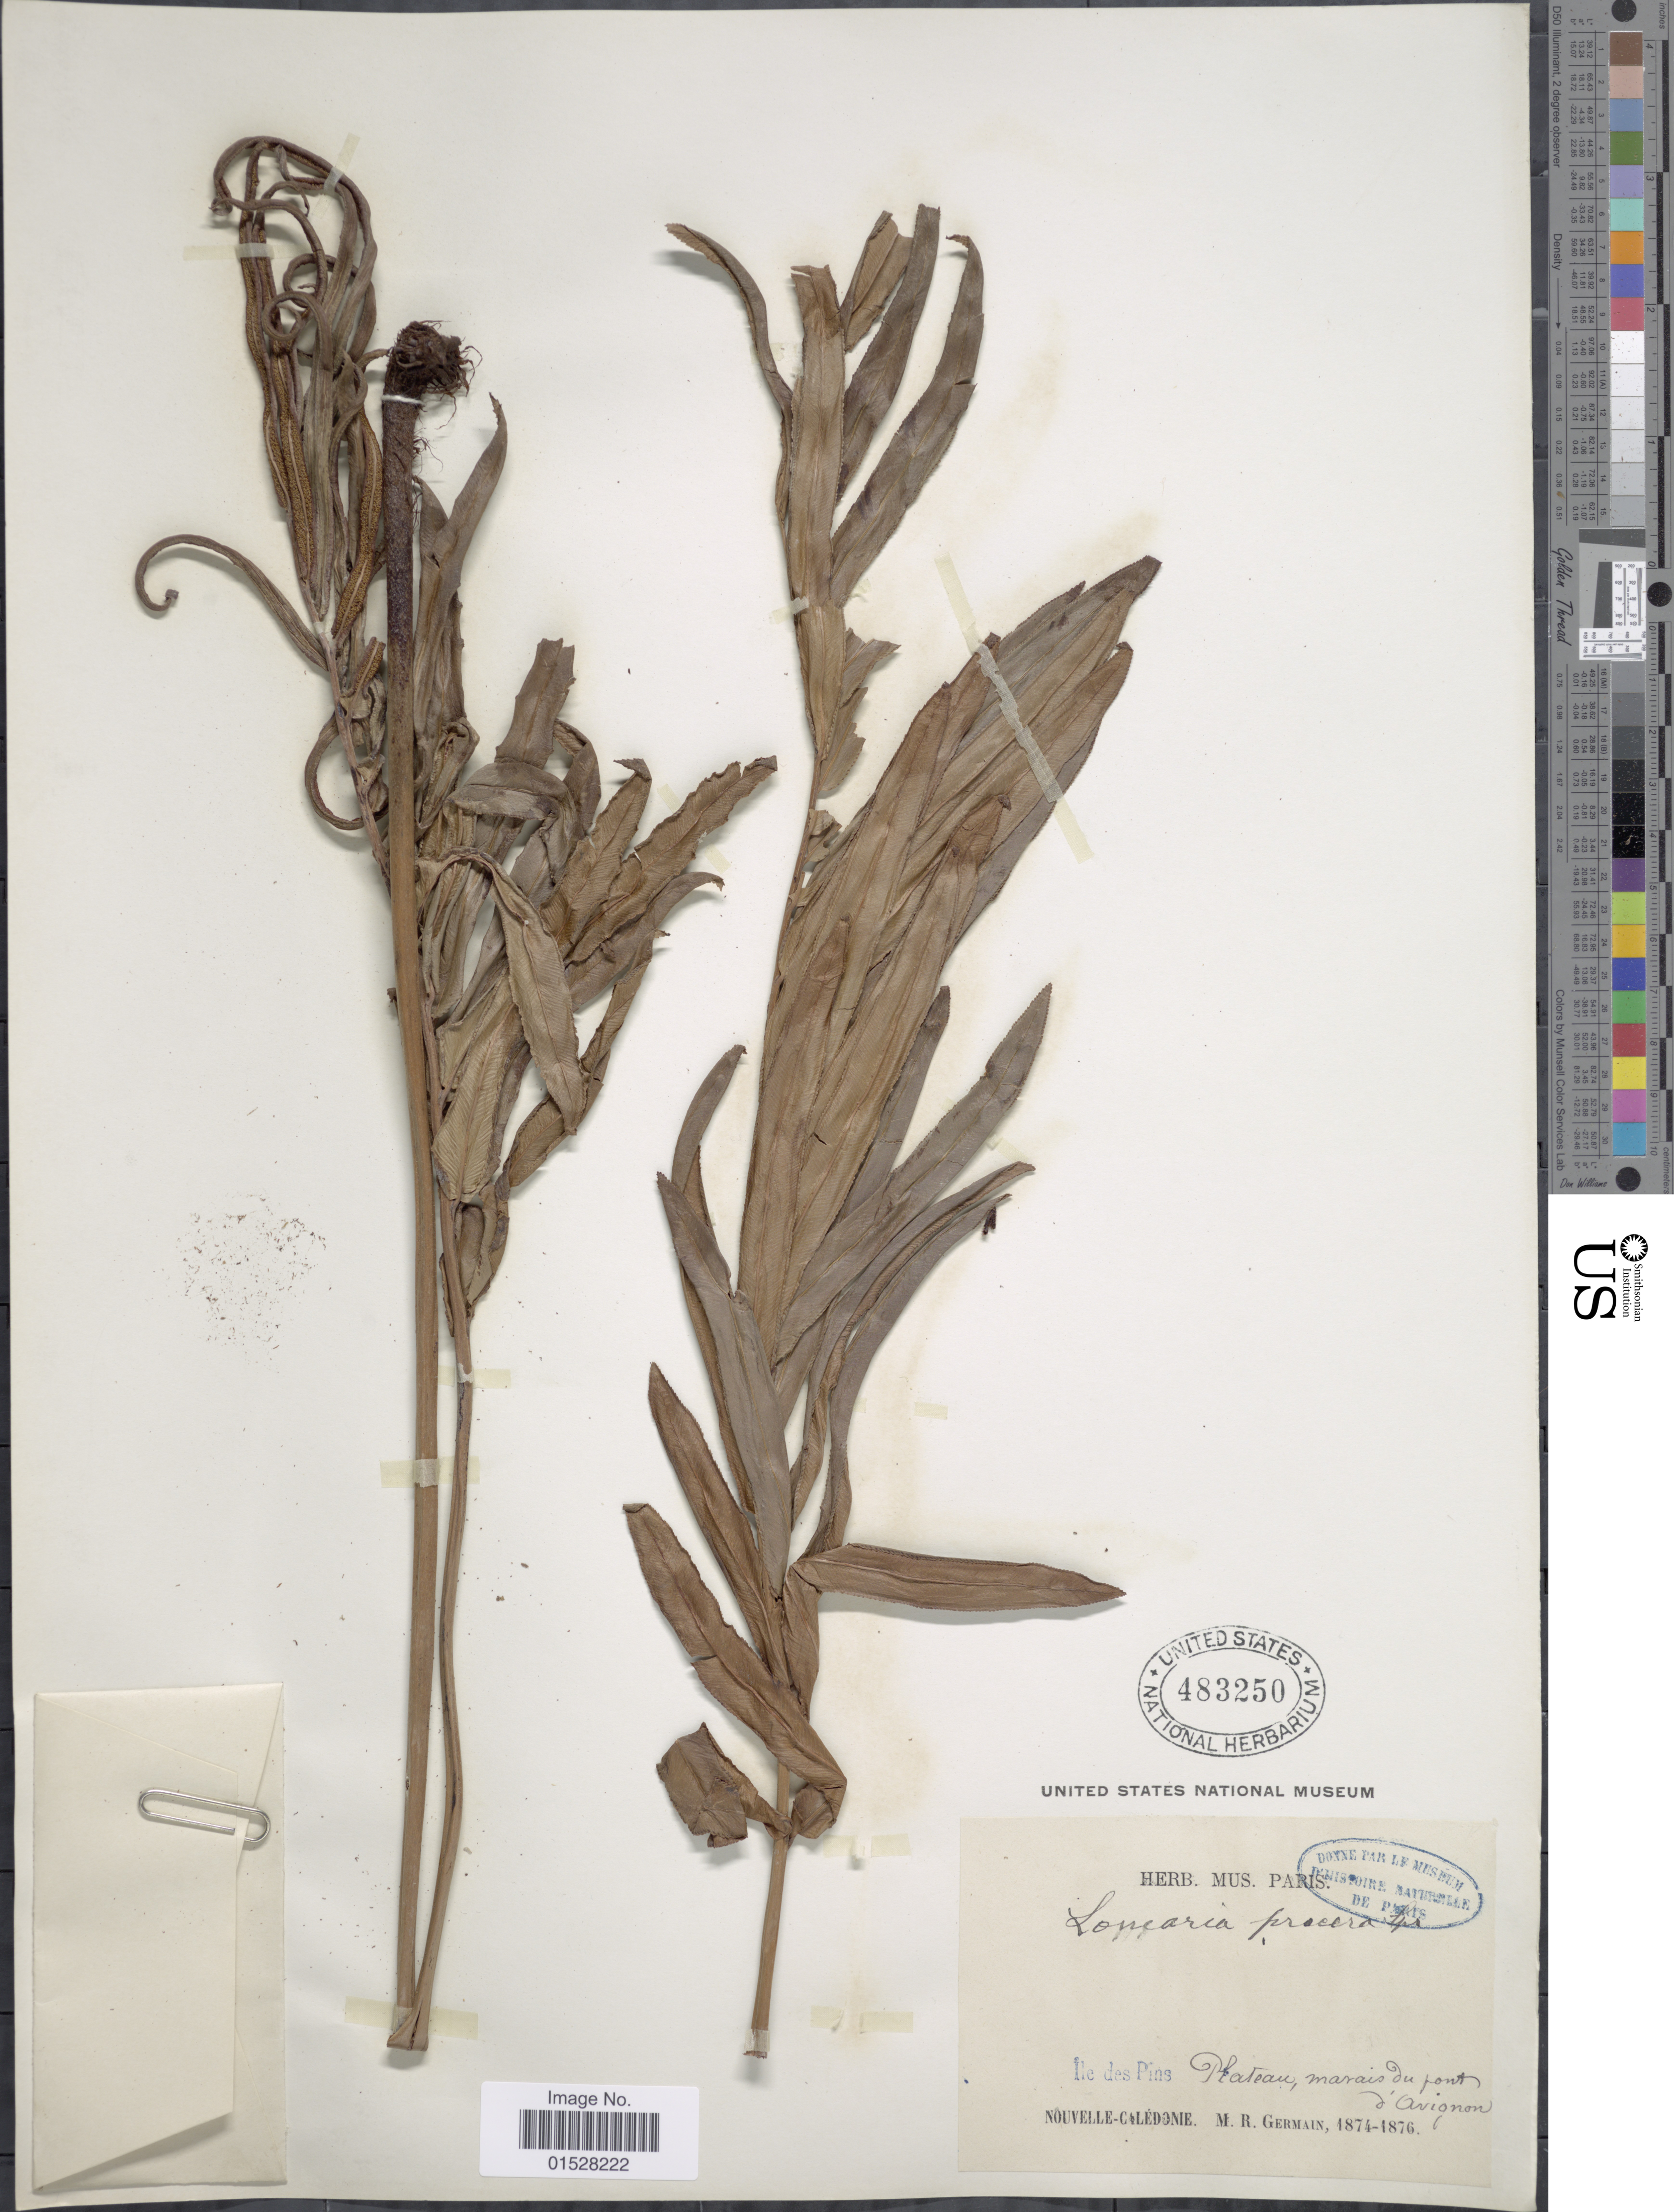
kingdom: Plantae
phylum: Tracheophyta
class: Polypodiopsida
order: Polypodiales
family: Blechnaceae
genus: Blechnum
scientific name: Blechnum subcordatum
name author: (E. Fourn.) Brownlie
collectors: R. Germain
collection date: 1874/1876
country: New Caledonia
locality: Ile des Pins, Plateau, marais du font d'Avignon. [interpreted]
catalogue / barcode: US 483250